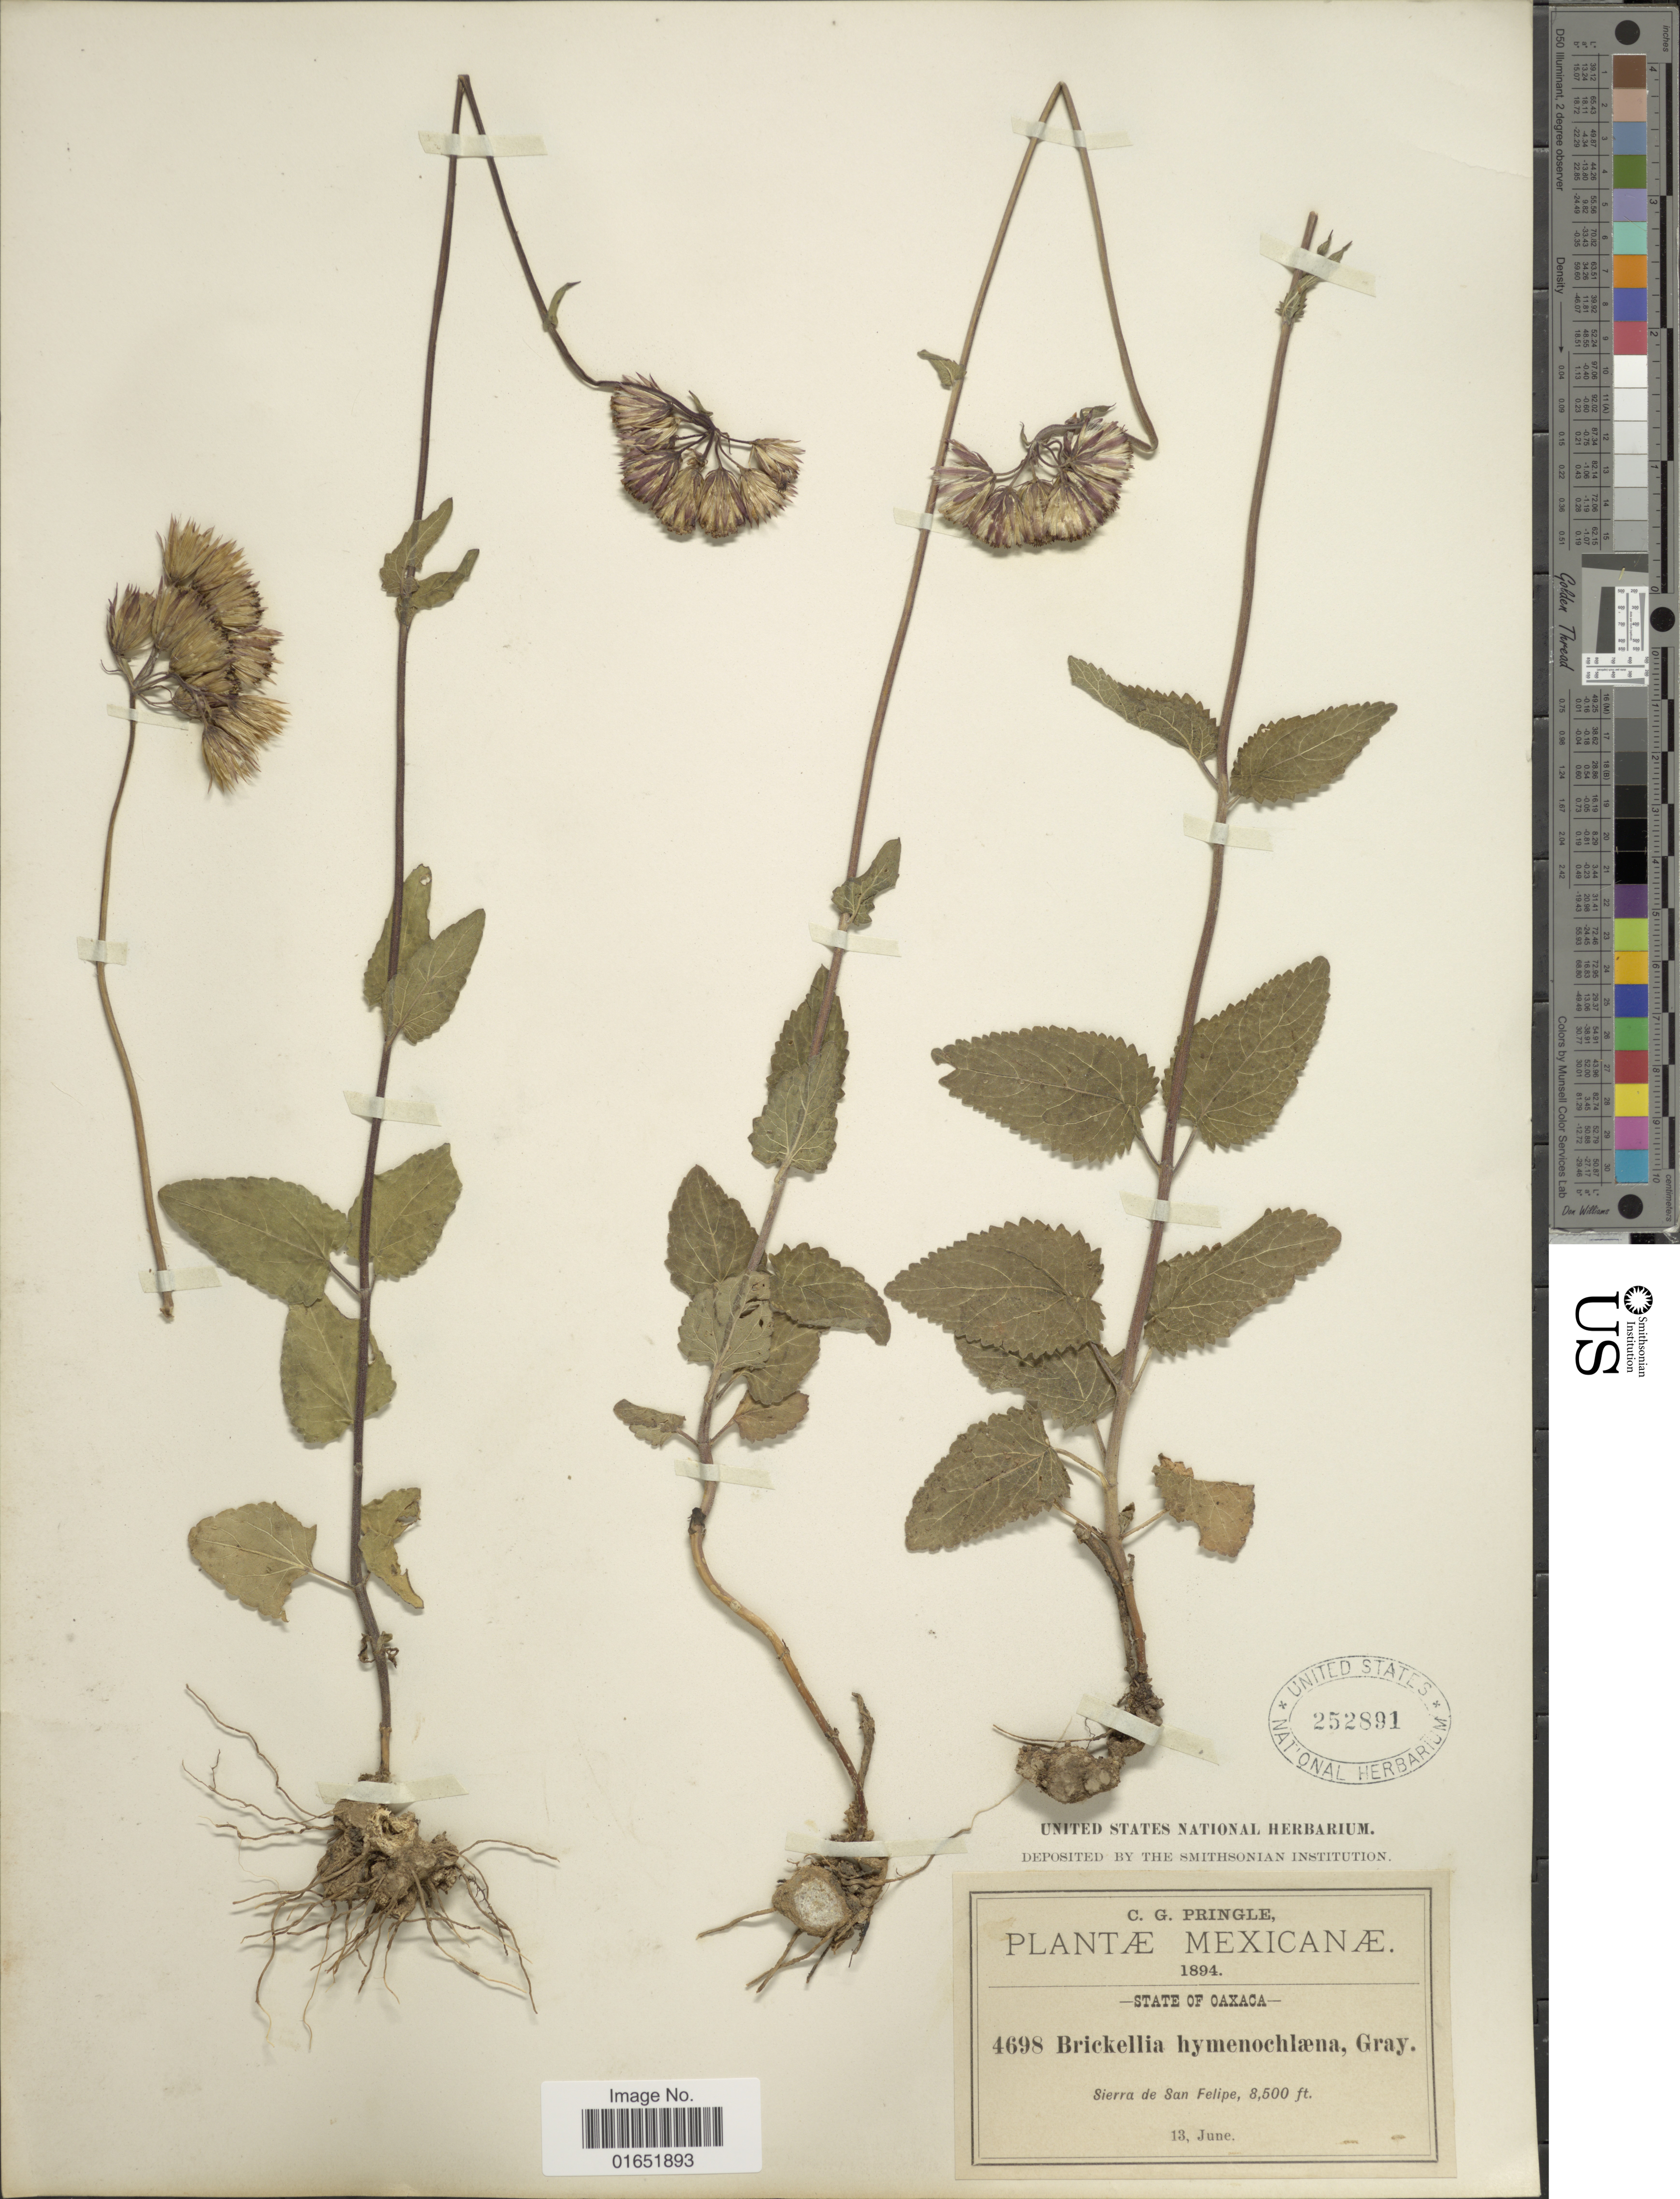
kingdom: Plantae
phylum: Tracheophyta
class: Magnoliopsida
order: Asterales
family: Asteraceae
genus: Brickellia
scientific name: Brickellia hymenochlaena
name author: A. Gray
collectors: C. G. Pringle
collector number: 4698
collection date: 1894-06-13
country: Mexico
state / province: Oaxaca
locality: Sierra de San Felipe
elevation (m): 2591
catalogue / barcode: US 252891